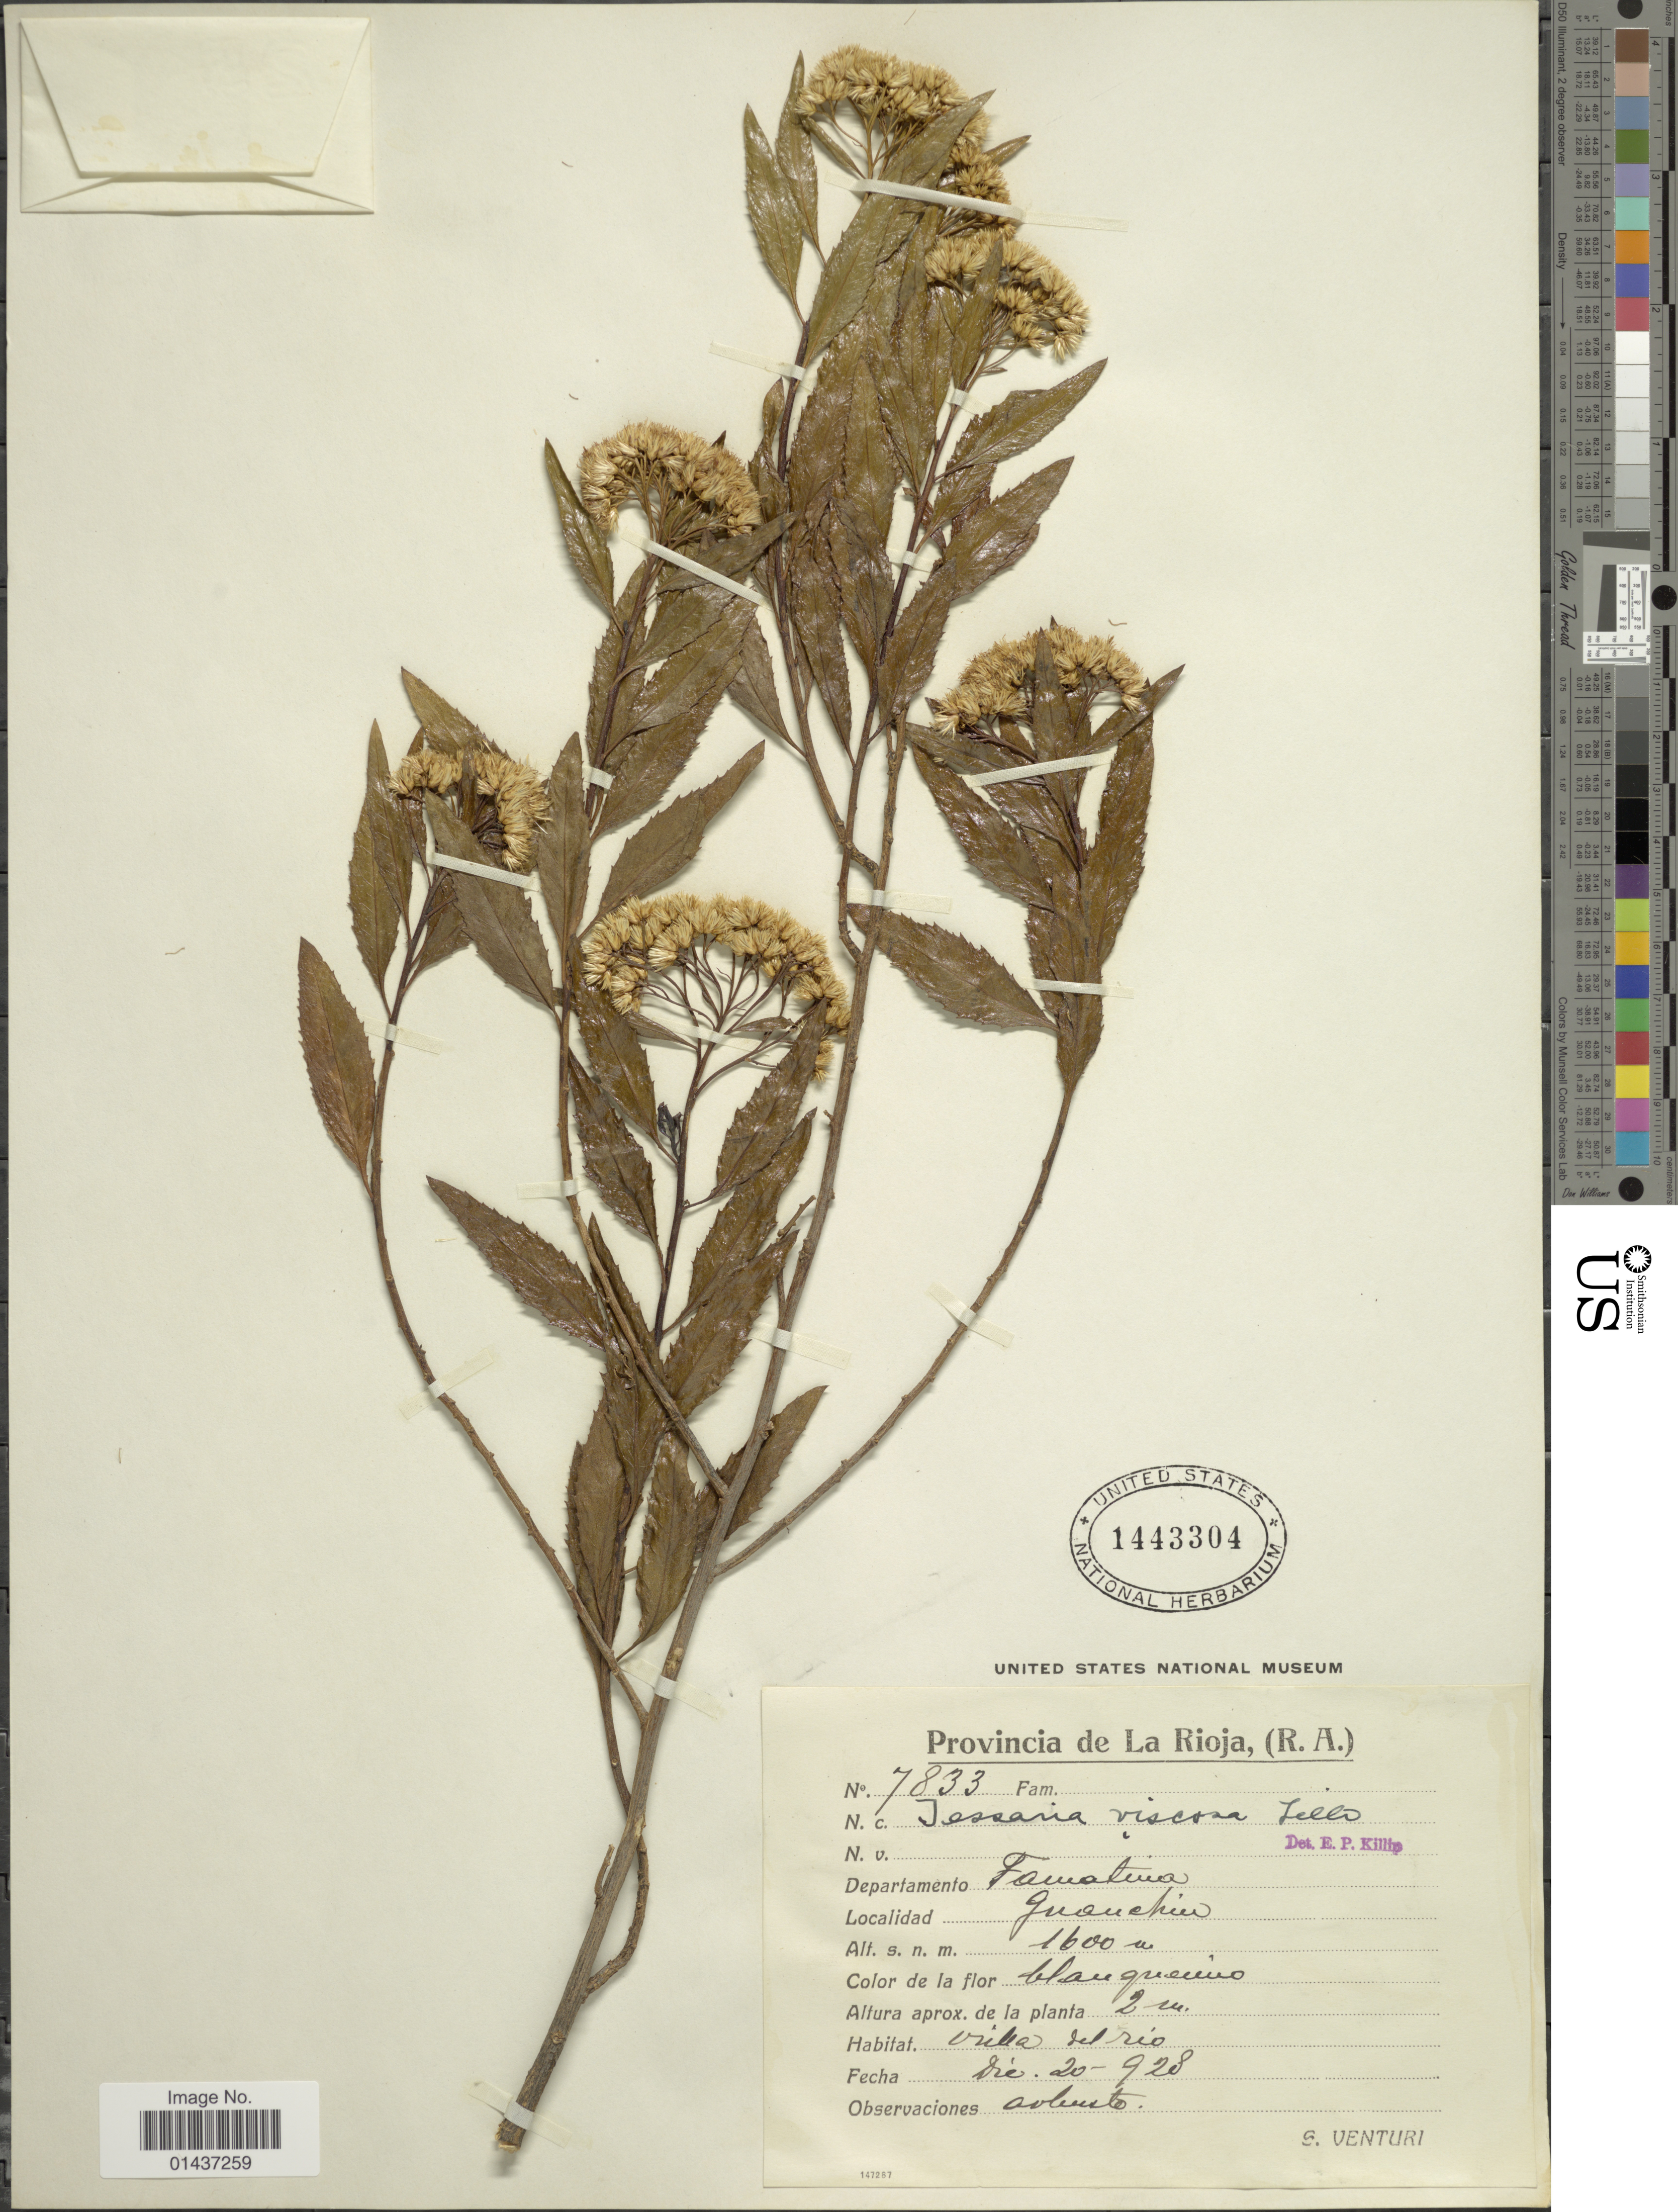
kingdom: Plantae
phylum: Tracheophyta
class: Magnoliopsida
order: Asterales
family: Asteraceae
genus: Tessaria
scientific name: Tessaria dodoneifolia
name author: (Hook. & Arn.) Cabrera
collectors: S. Venturi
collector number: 7833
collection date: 1928-12-20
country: Argentina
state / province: La Rioja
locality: (R.A.) Departamento Famatina, Guanchin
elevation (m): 1600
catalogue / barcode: US 1443304